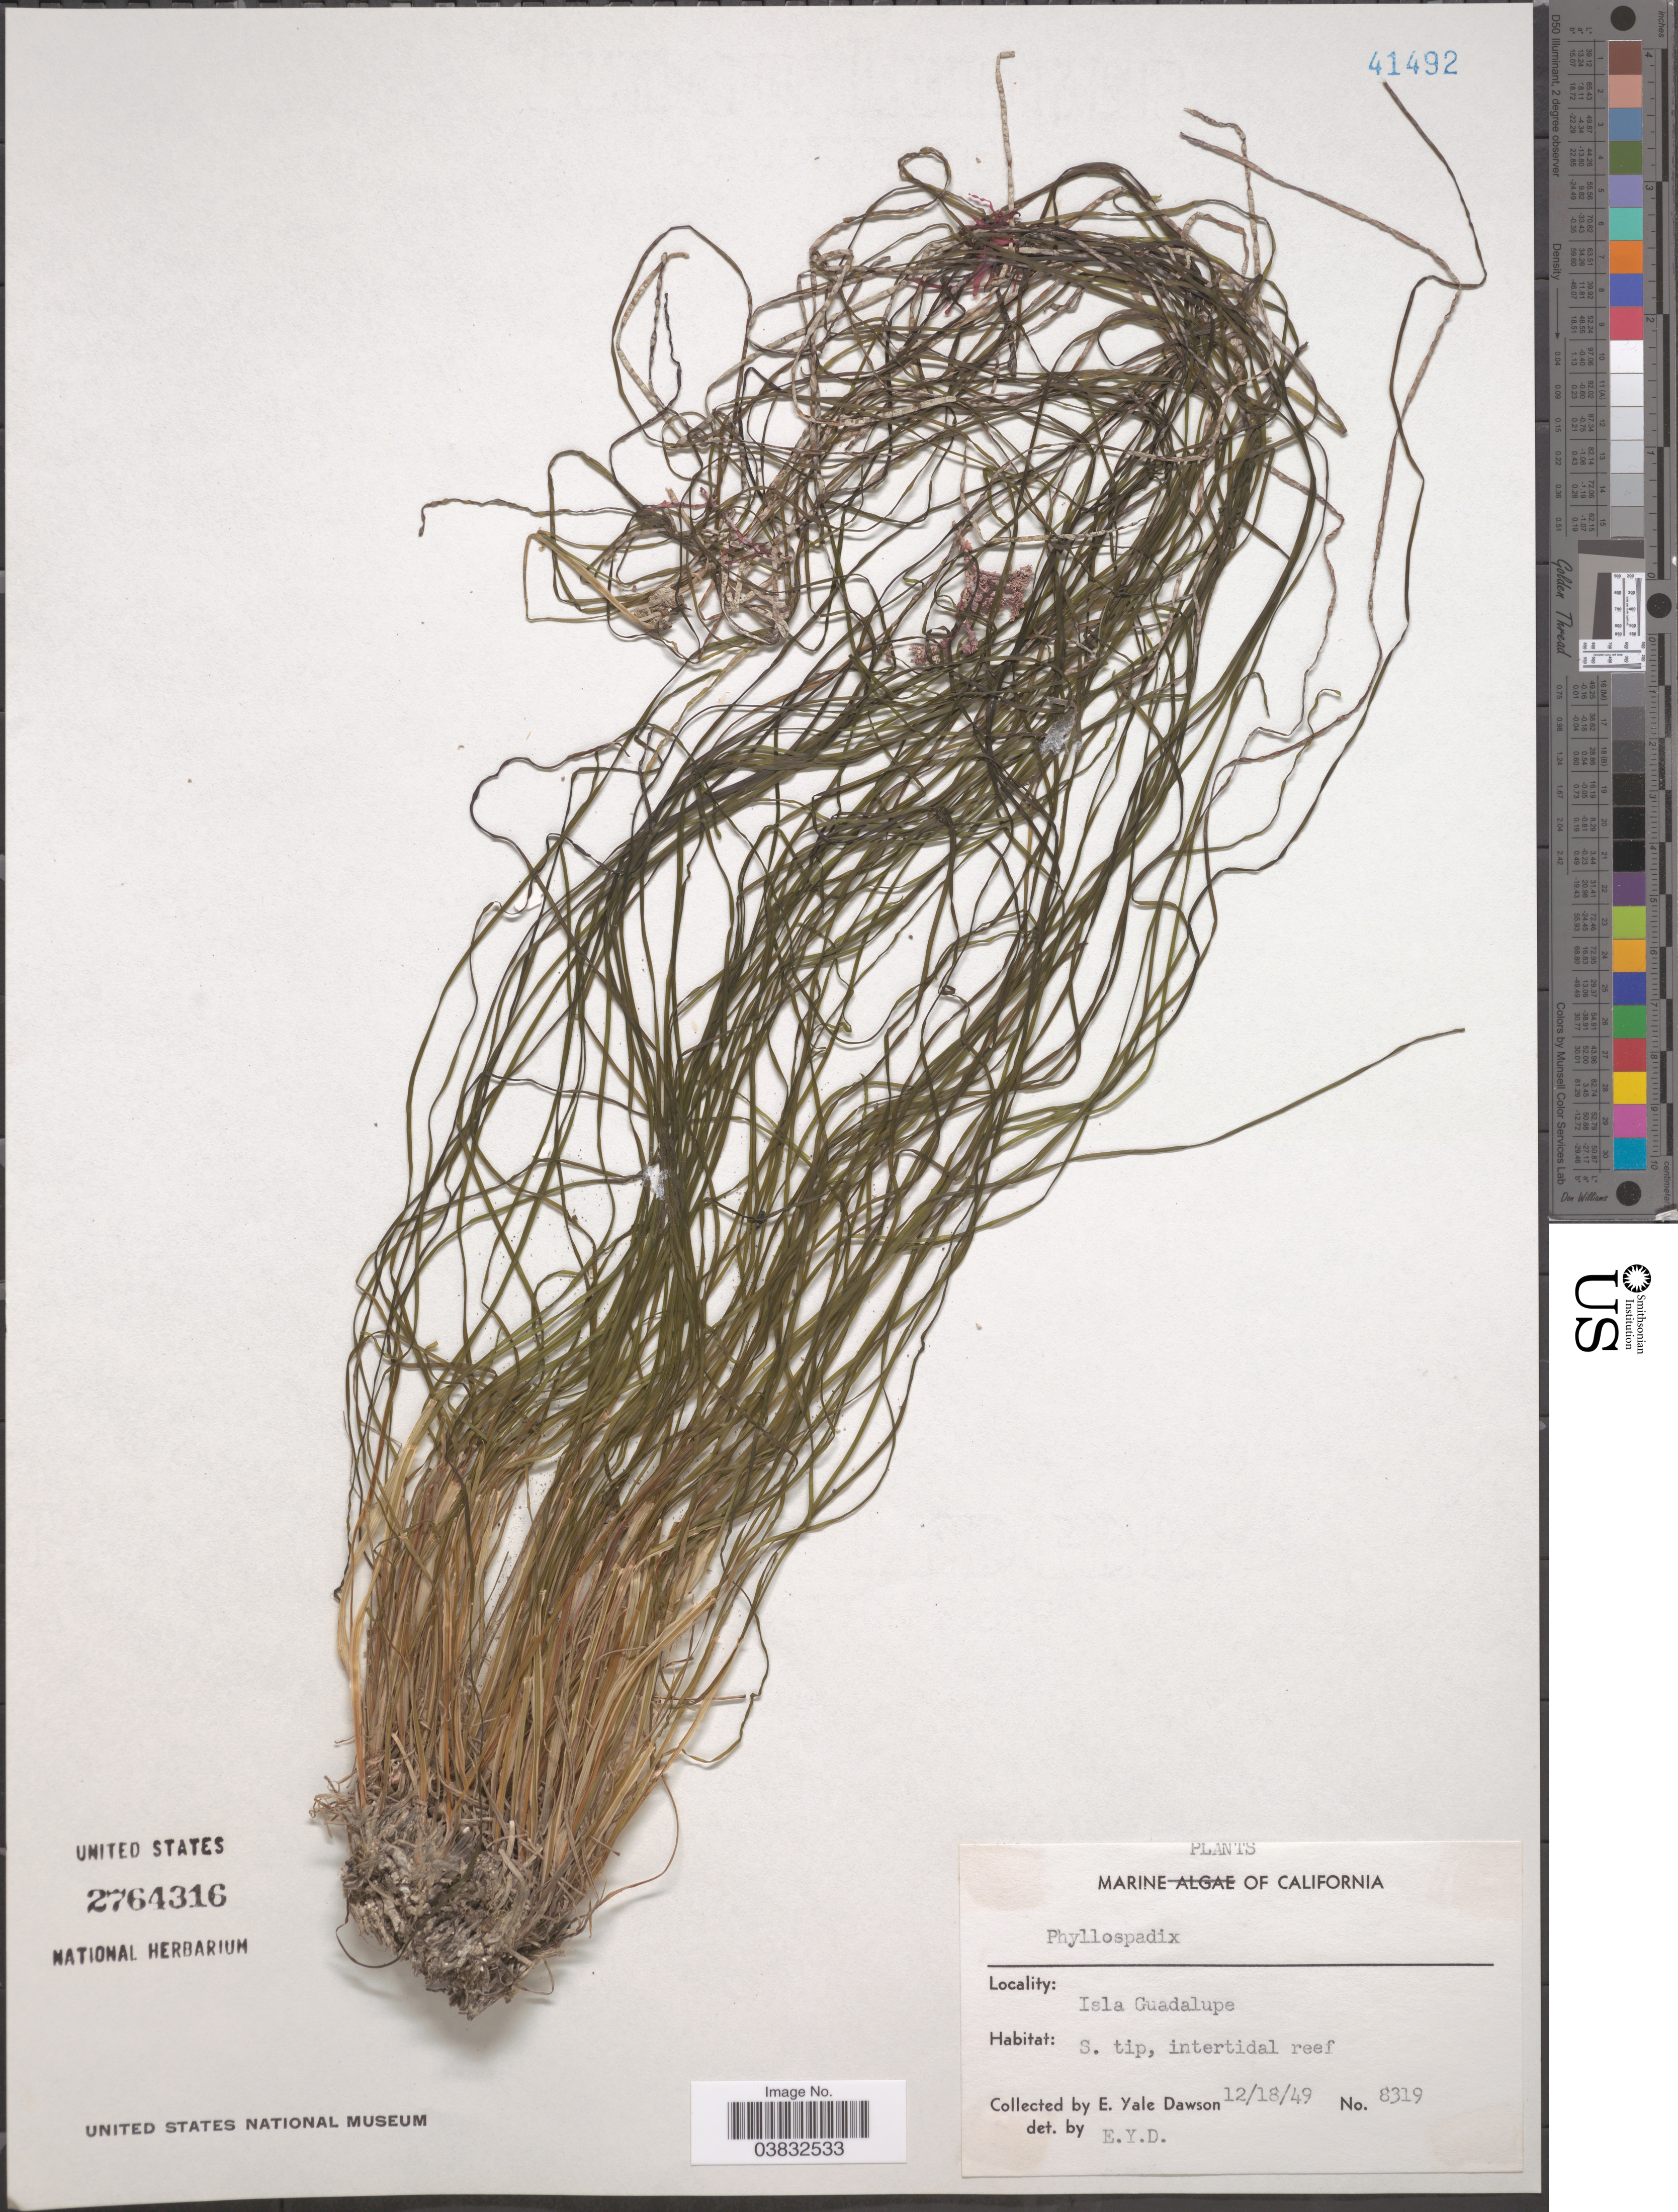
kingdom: Plantae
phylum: Tracheophyta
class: Liliopsida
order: Alismatales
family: Zosteraceae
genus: Phyllospadix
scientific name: Phyllospadix sp.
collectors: N. Yensen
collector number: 8319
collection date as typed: Transcribed d/m/y: 18/12/49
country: United States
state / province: California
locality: Isla Guadalupe. S. tip, intertidal reef.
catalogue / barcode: US 2764316